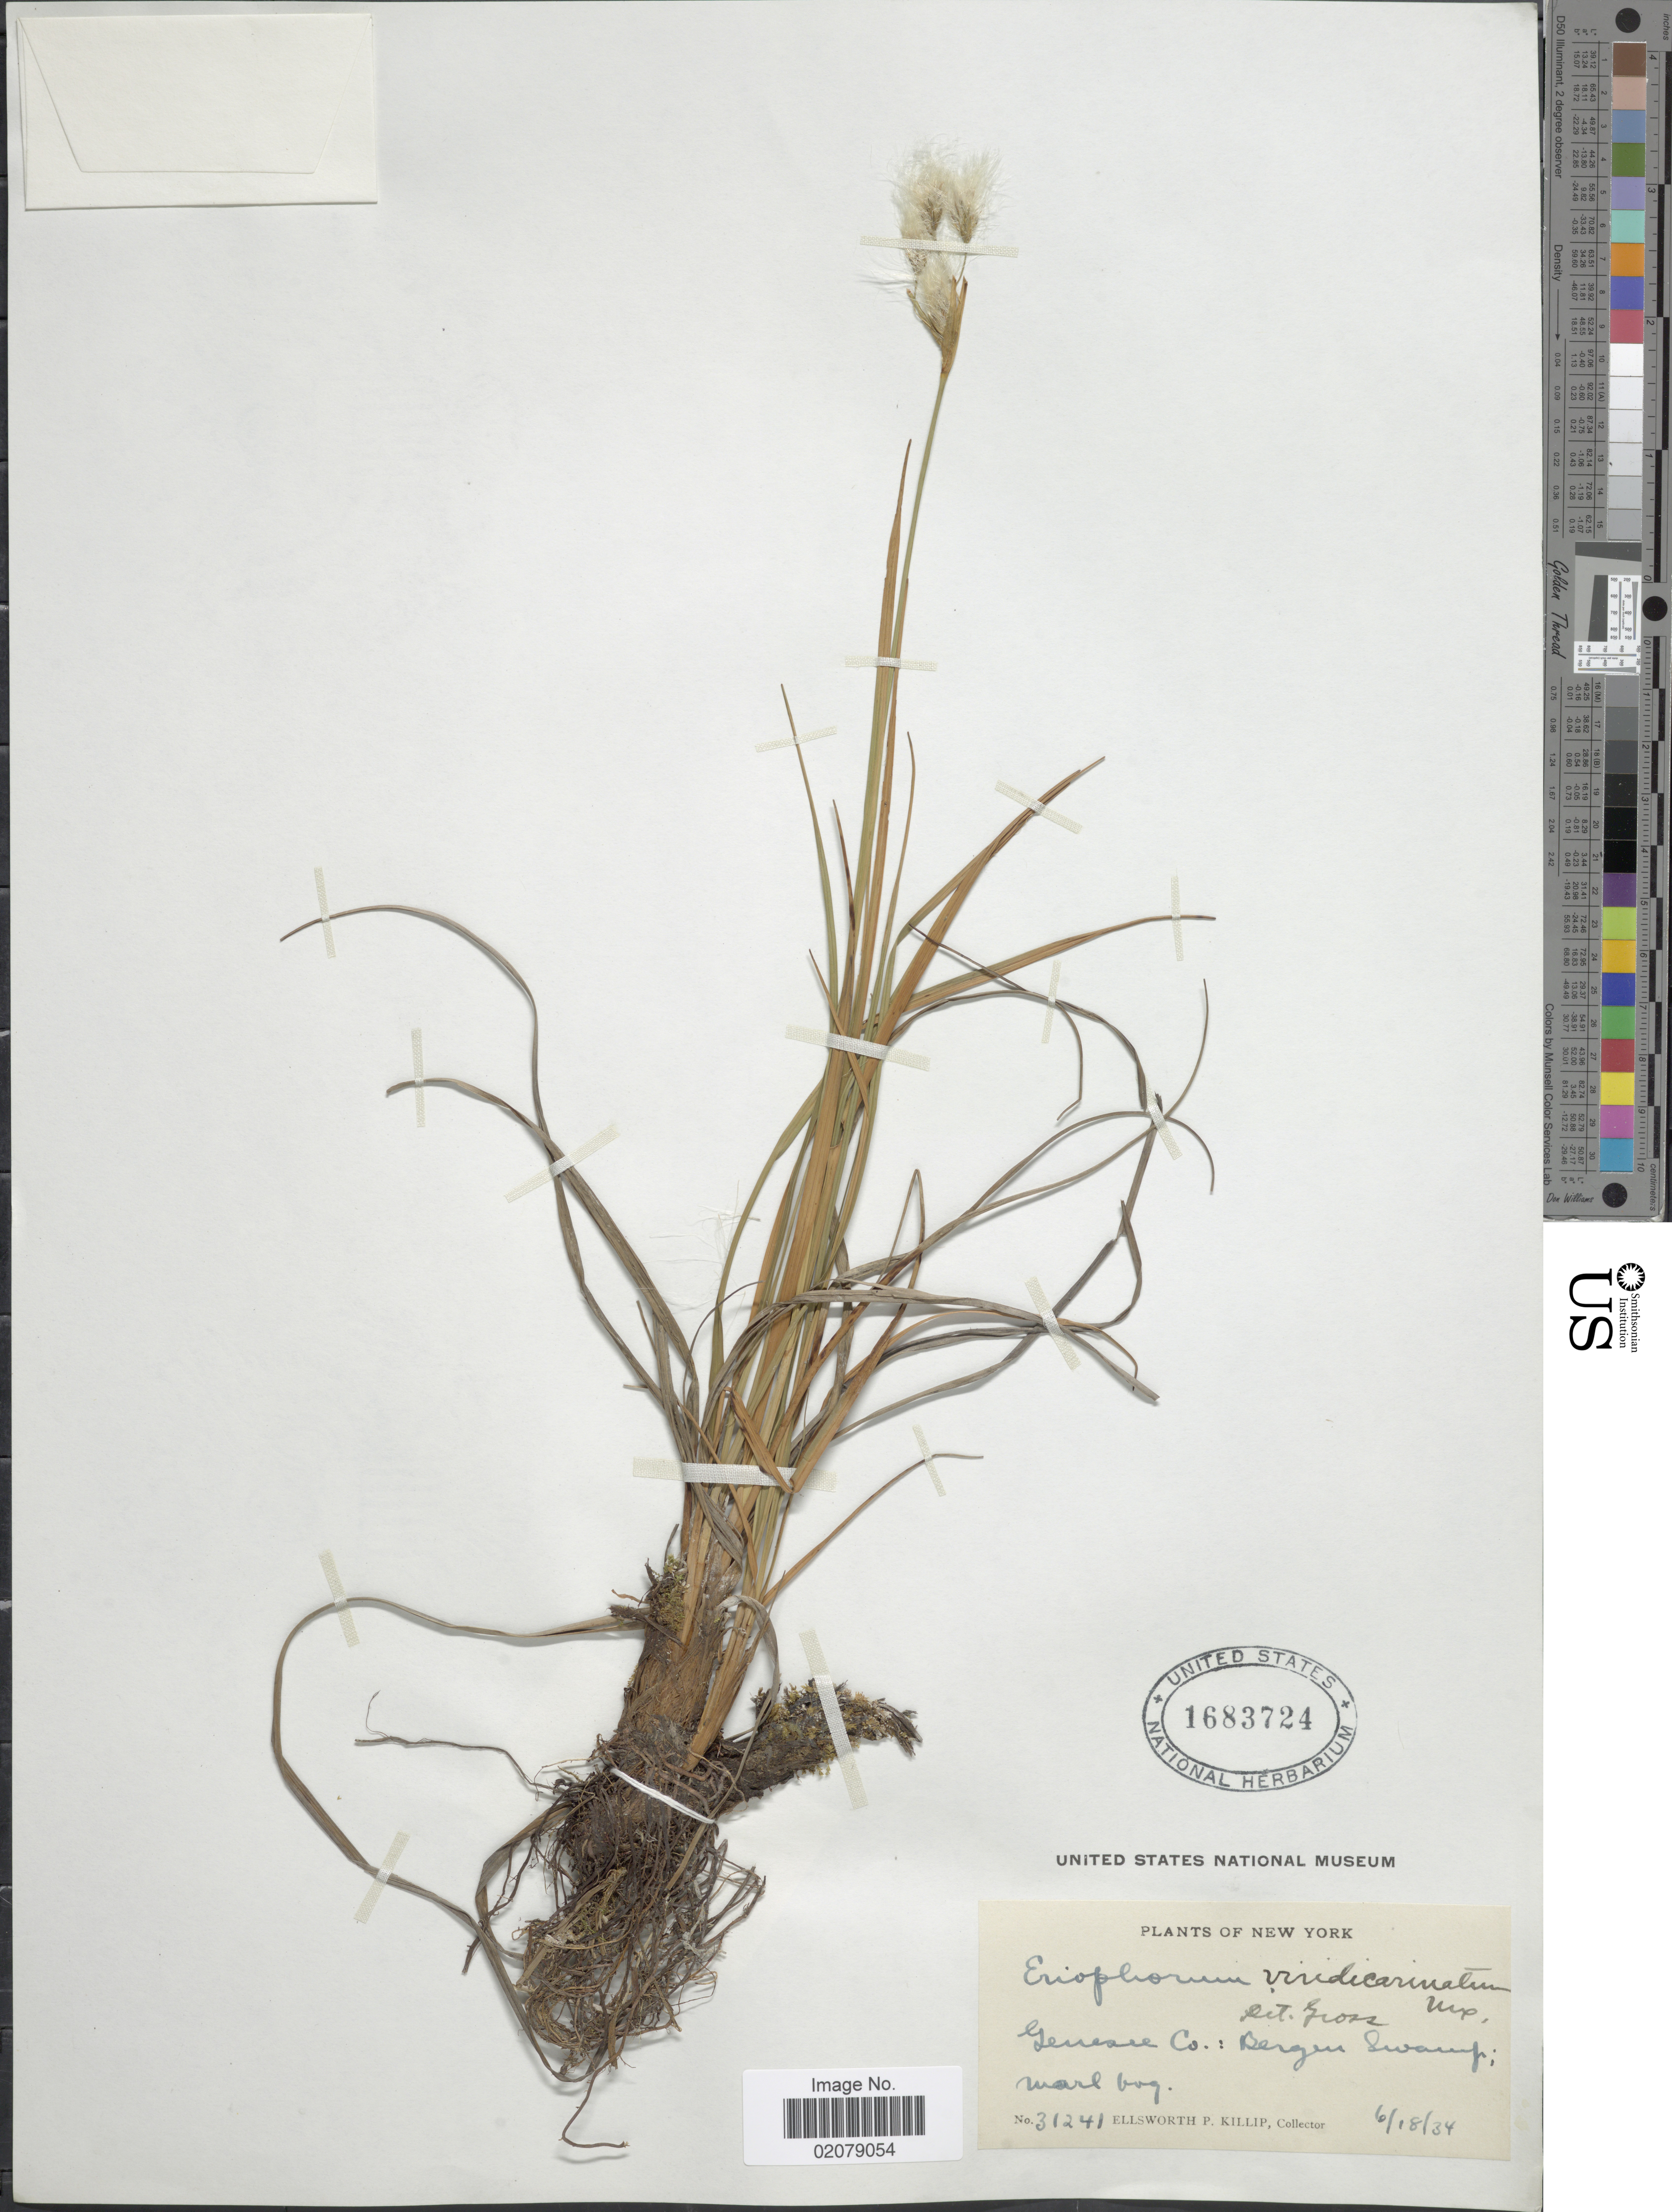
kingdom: Plantae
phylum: Tracheophyta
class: Liliopsida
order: Poales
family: Cyperaceae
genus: Eriophorum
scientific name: Eriophorum viridicarinatum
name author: (Englem.) Fernald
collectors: E. P. Killip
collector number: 31241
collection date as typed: Transcribed d/m/y: 18/6/34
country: United States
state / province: New York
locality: Genesee Co.: Bergen Swamp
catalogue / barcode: US 1683724